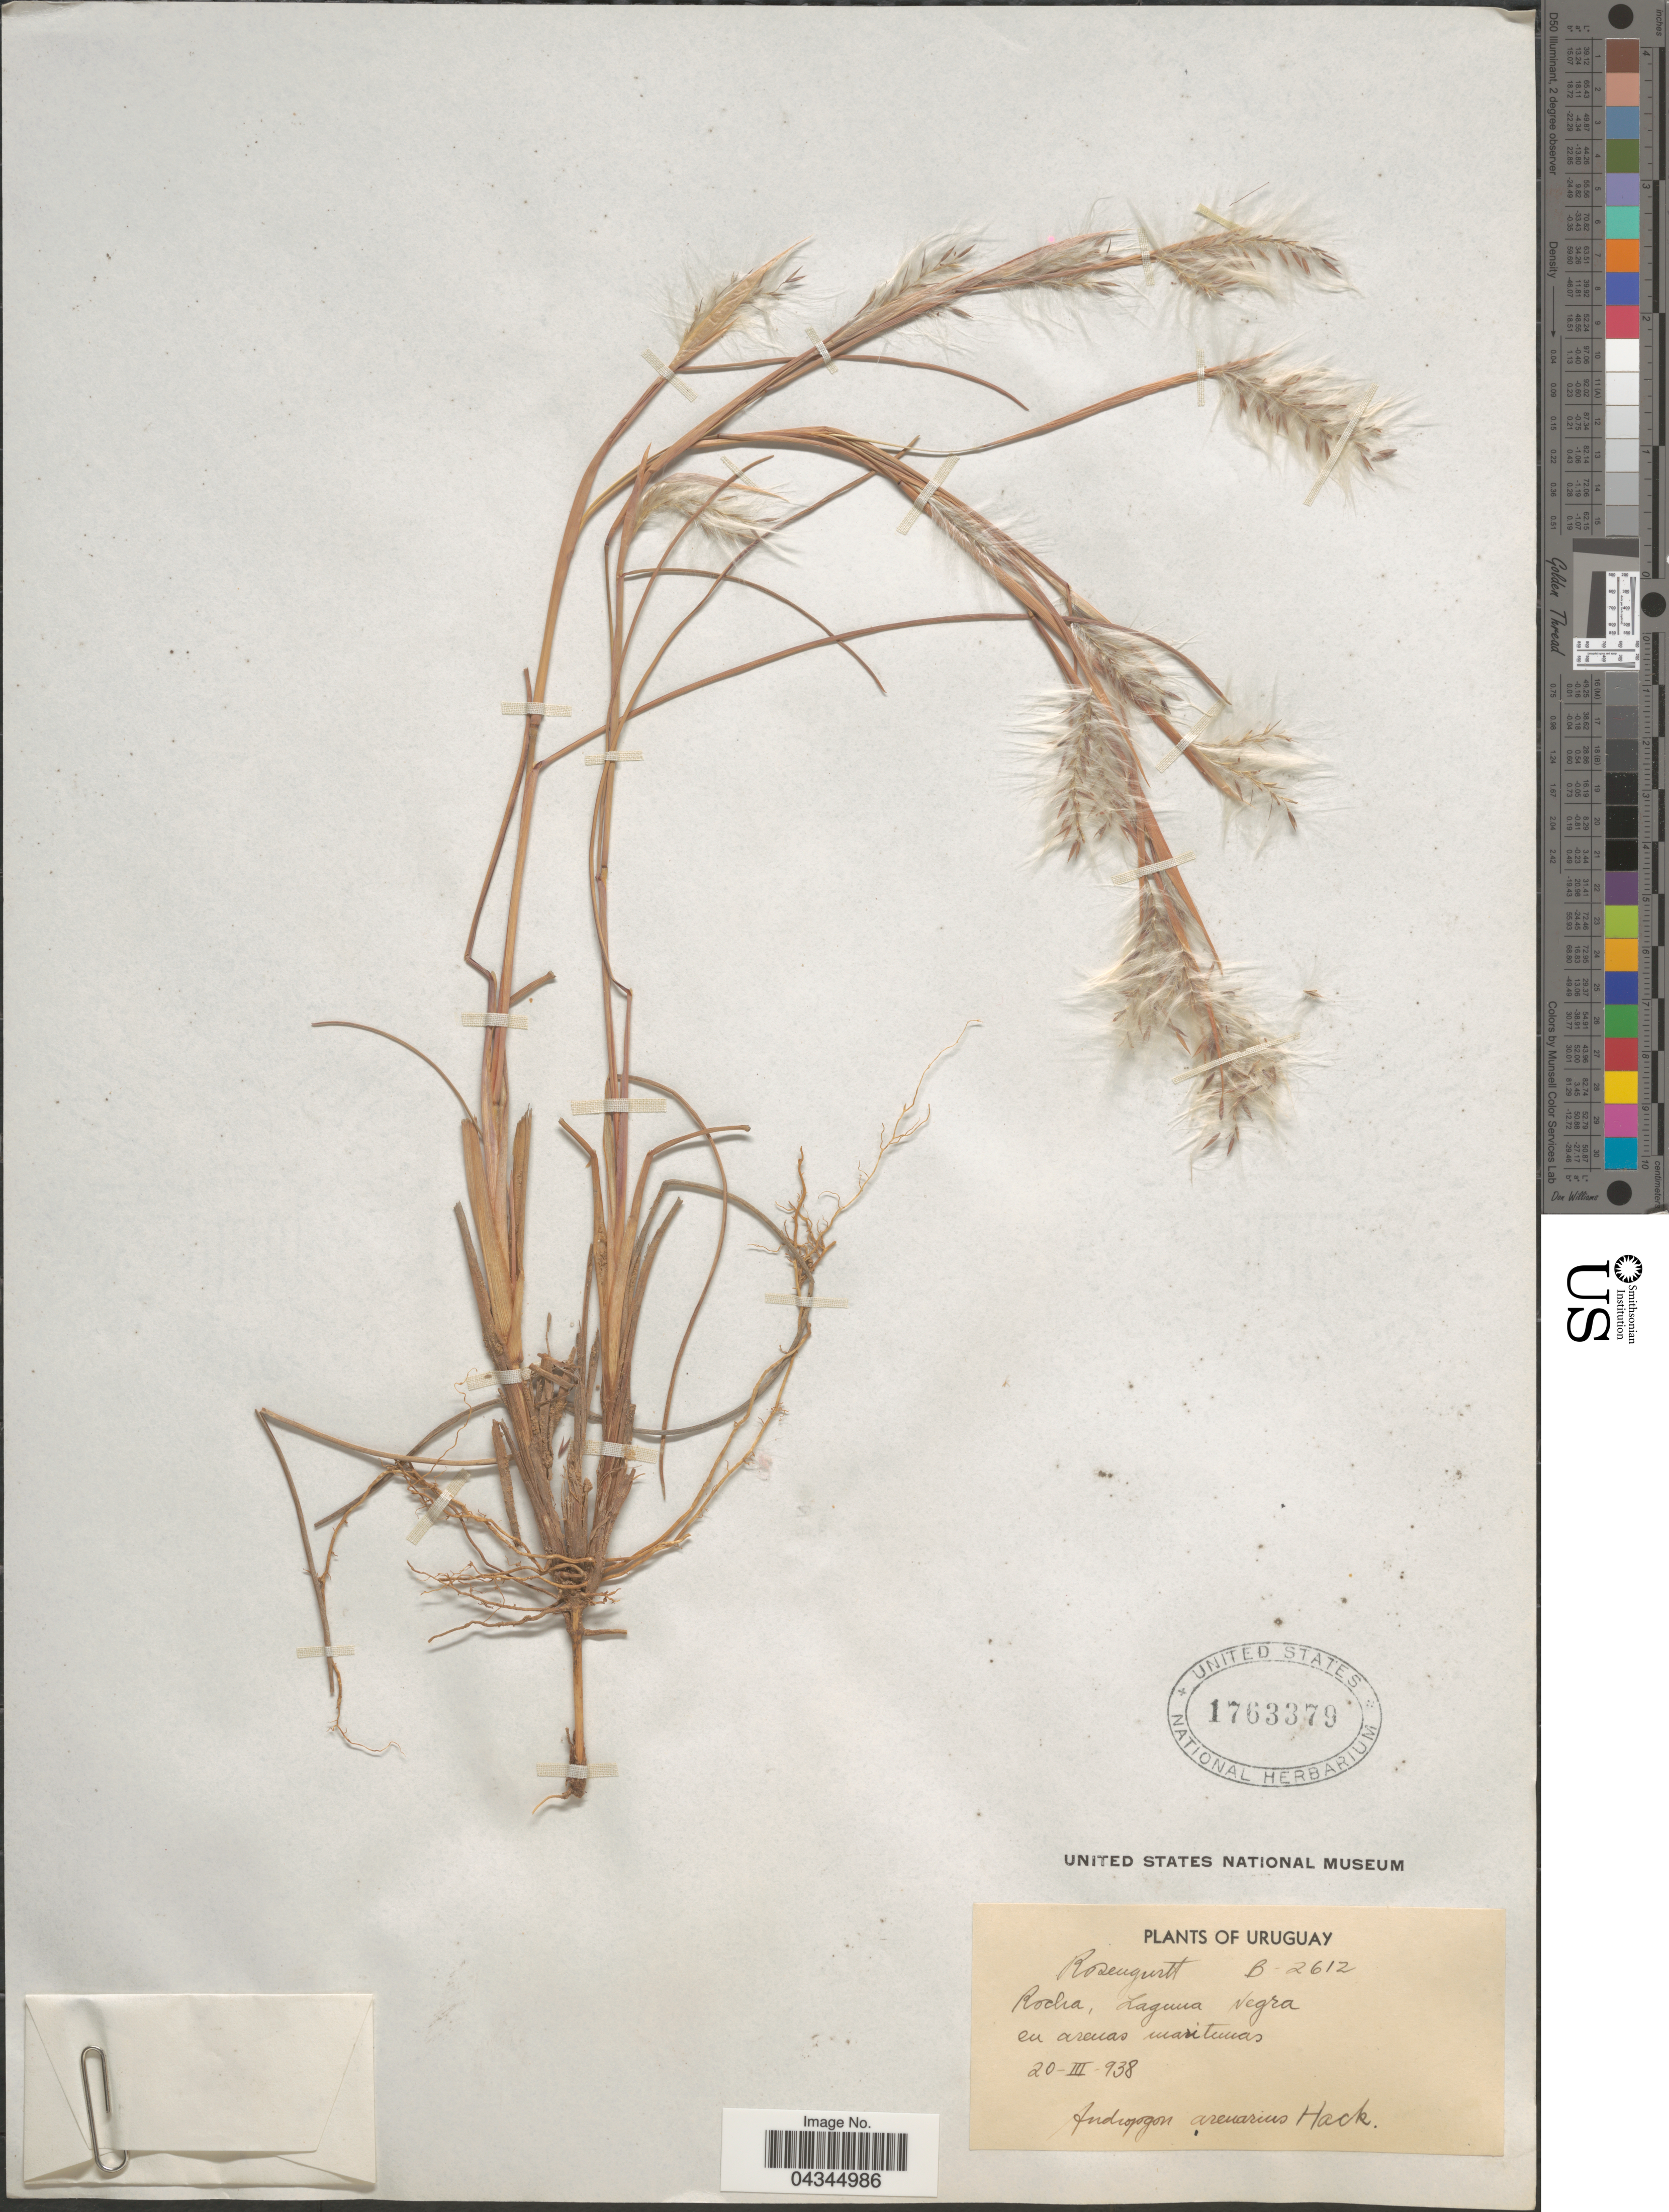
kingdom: Plantae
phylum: Tracheophyta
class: Liliopsida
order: Poales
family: Poaceae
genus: Andropogon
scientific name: Andropogon arenarius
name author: Hack.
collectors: Rosengurtt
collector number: B-2612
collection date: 1938-03-20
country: Uruguay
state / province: Rocha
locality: Laguna Negra.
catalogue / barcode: US 1763379